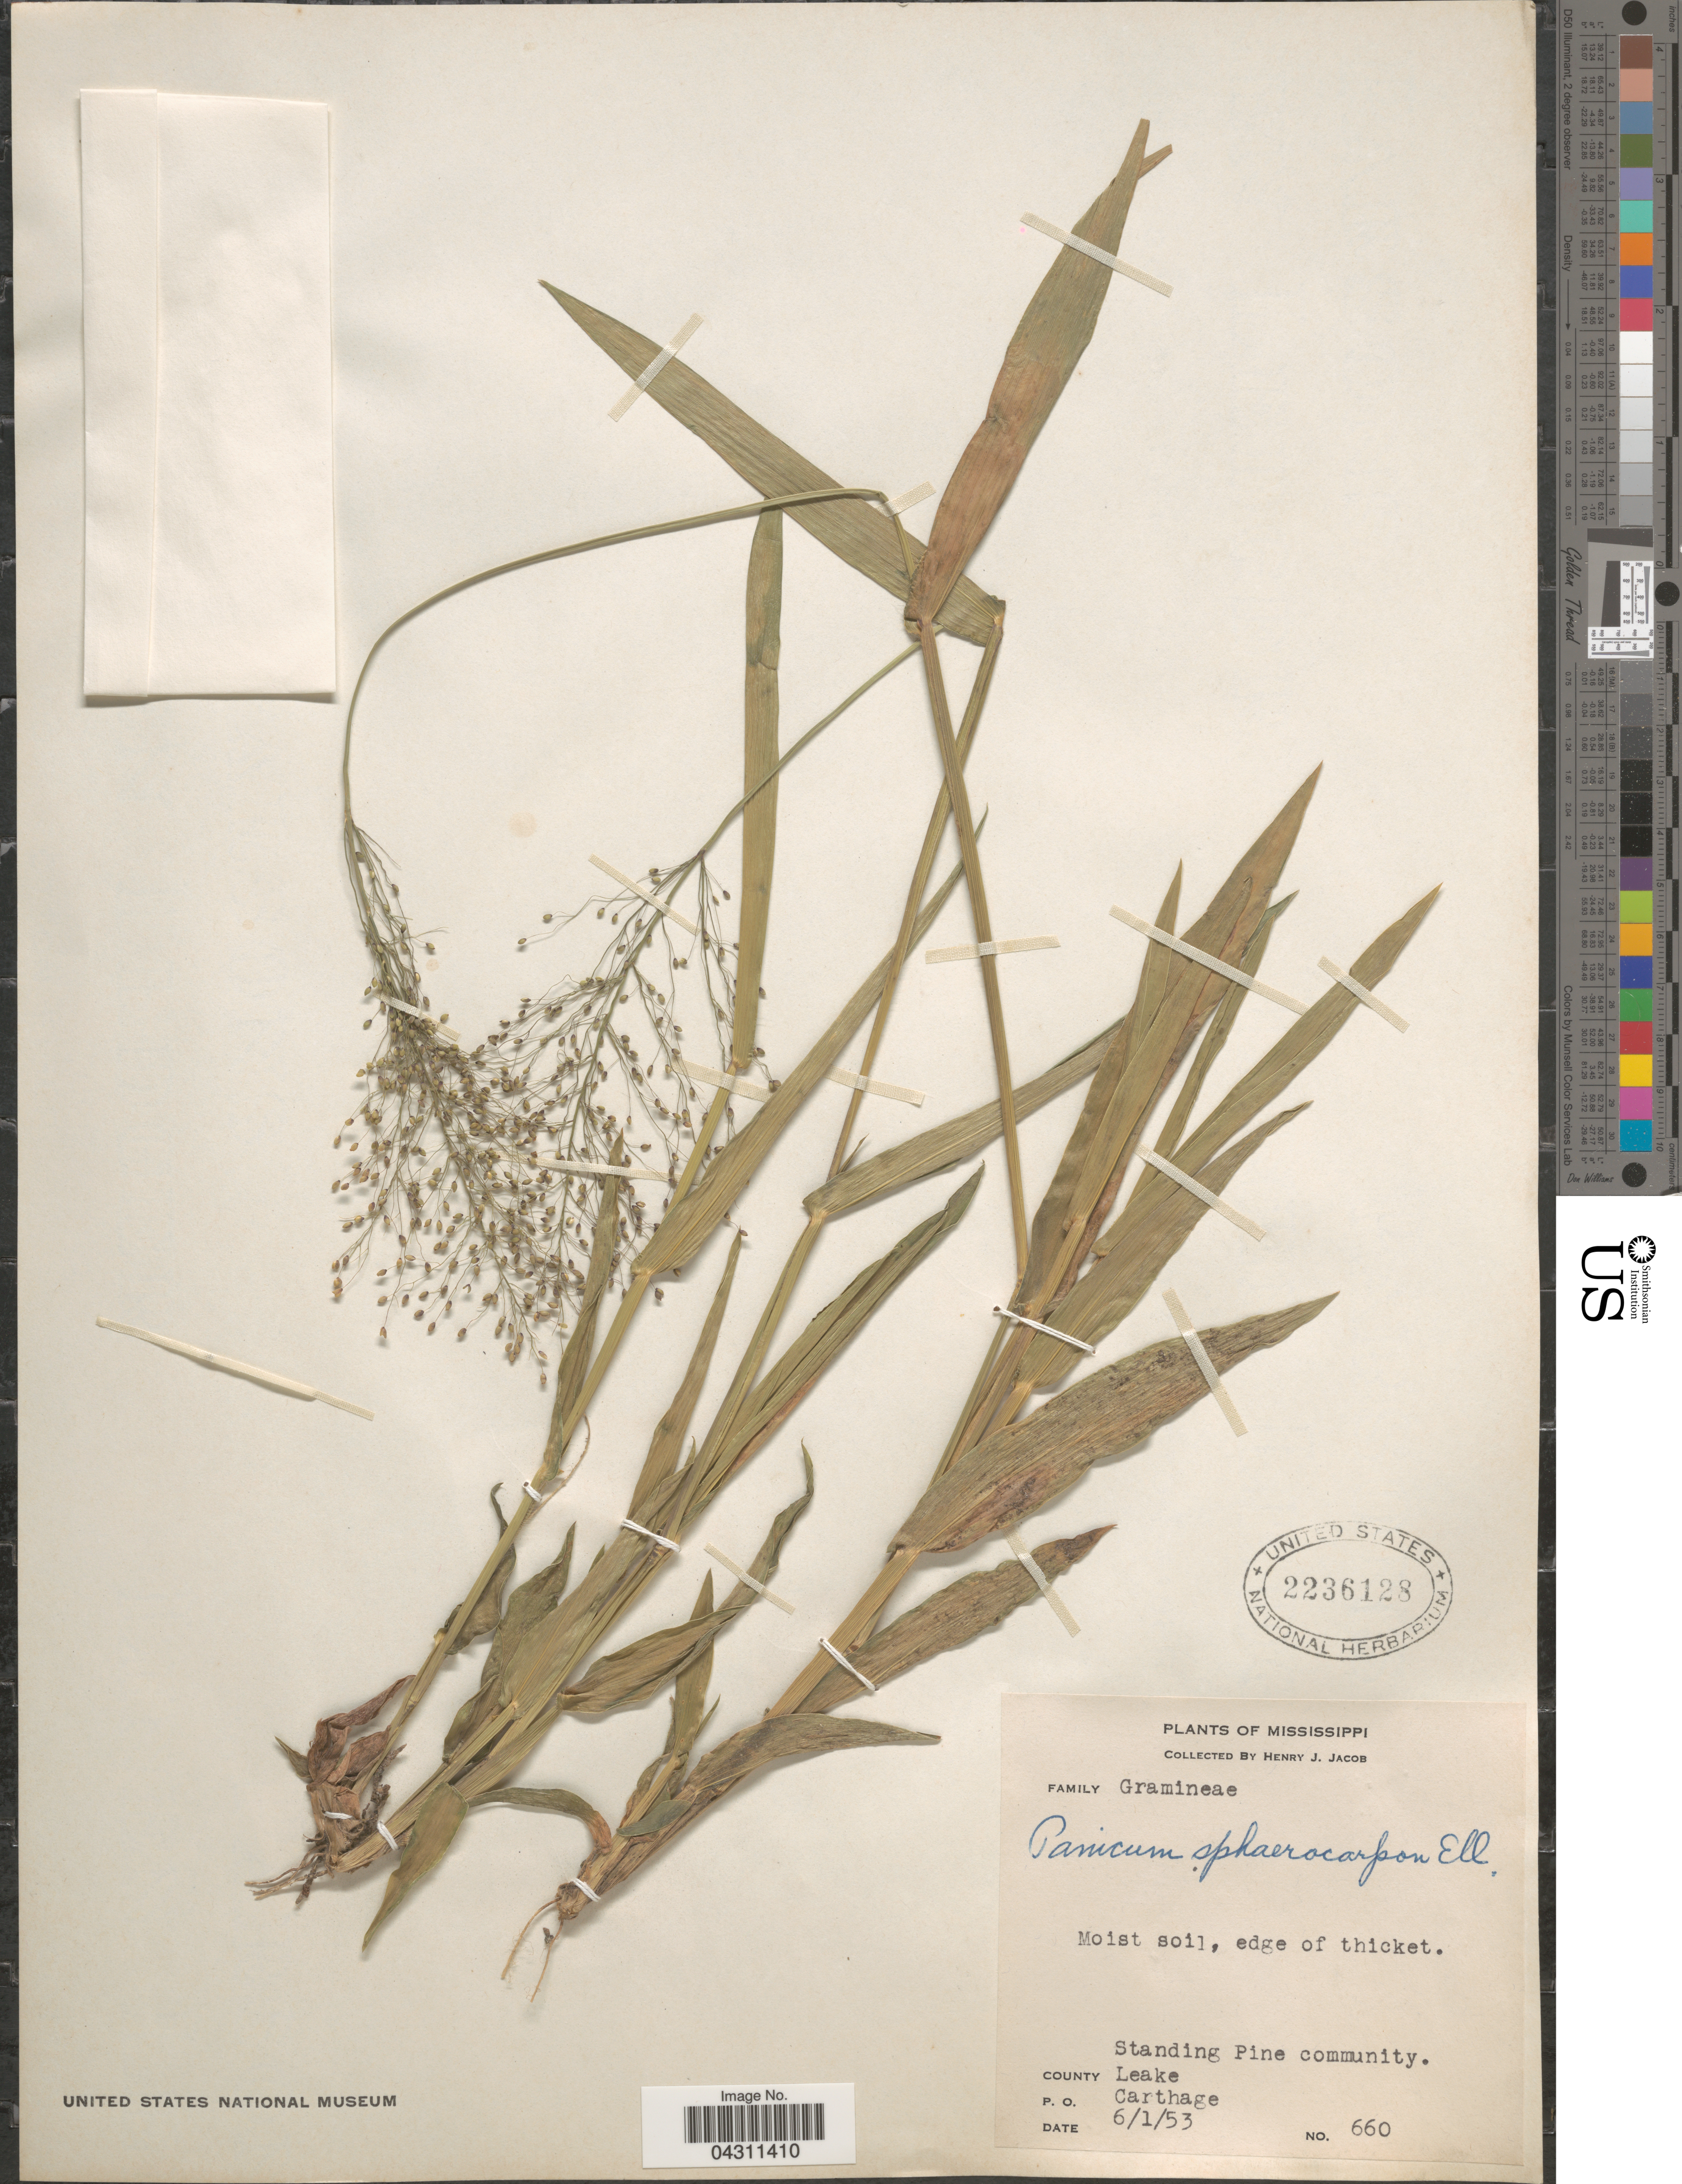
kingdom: Plantae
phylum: Tracheophyta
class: Liliopsida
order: Poales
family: Poaceae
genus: Dichanthelium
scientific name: Dichanthelium sphaerocarpon var. sphaerocarpon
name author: (Elliott) Gould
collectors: H. Jacob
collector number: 660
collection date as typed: Transcribed d/m/y: 1/6/53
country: United States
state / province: Mississippi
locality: Moist soil, edge of thicket. Standing Pine community. County Leake. P.O. Carthage.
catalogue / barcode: US 2236128